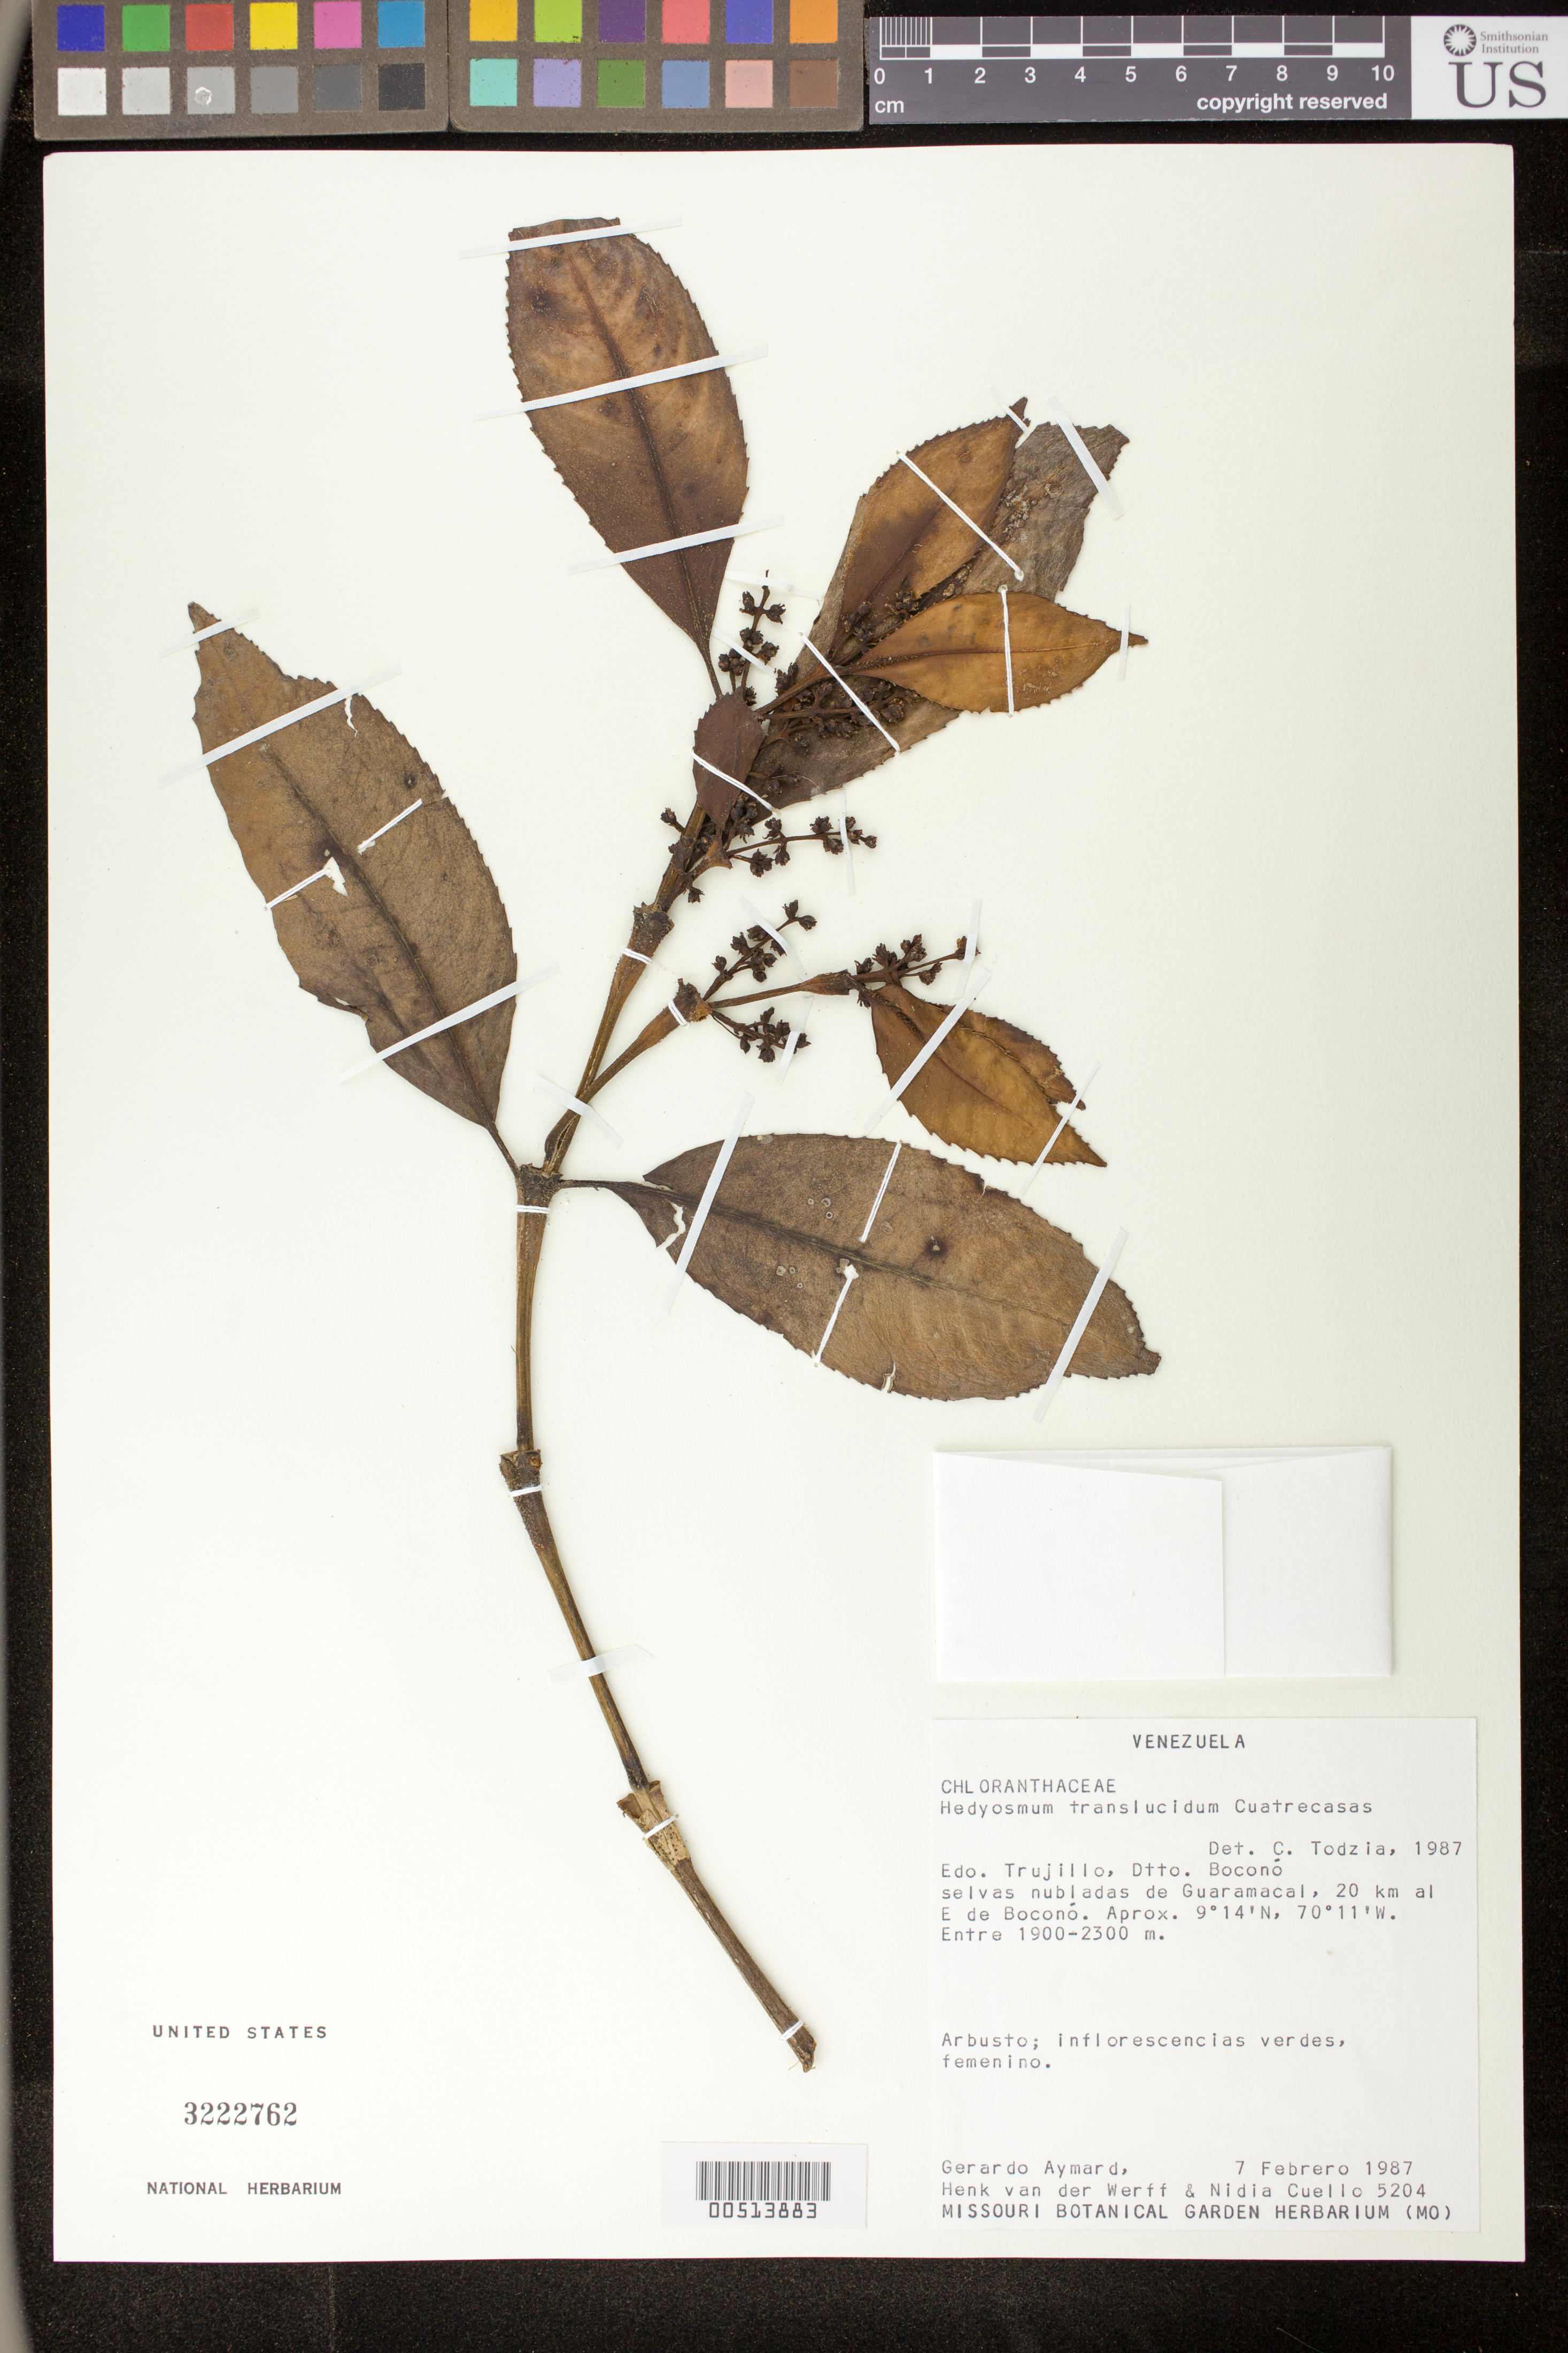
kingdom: Plantae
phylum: Tracheophyta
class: Magnoliopsida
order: Chloranthales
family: Chloranthaceae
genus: Hedyosmum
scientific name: Hedyosmum translucidum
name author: Cuatrec.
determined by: Todzia, C. A., (TEX), University of Texas Austin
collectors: G. A. Aymard, H. van der Werff & N. L. Cuello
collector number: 5204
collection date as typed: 07 Feb 1987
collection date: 1987-02-07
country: Venezuela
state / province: Trujillo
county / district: Boconó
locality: Guaramacal. 20 km E Boconó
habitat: Páramo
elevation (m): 1900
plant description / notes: MO, PORT, US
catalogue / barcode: US 3222762